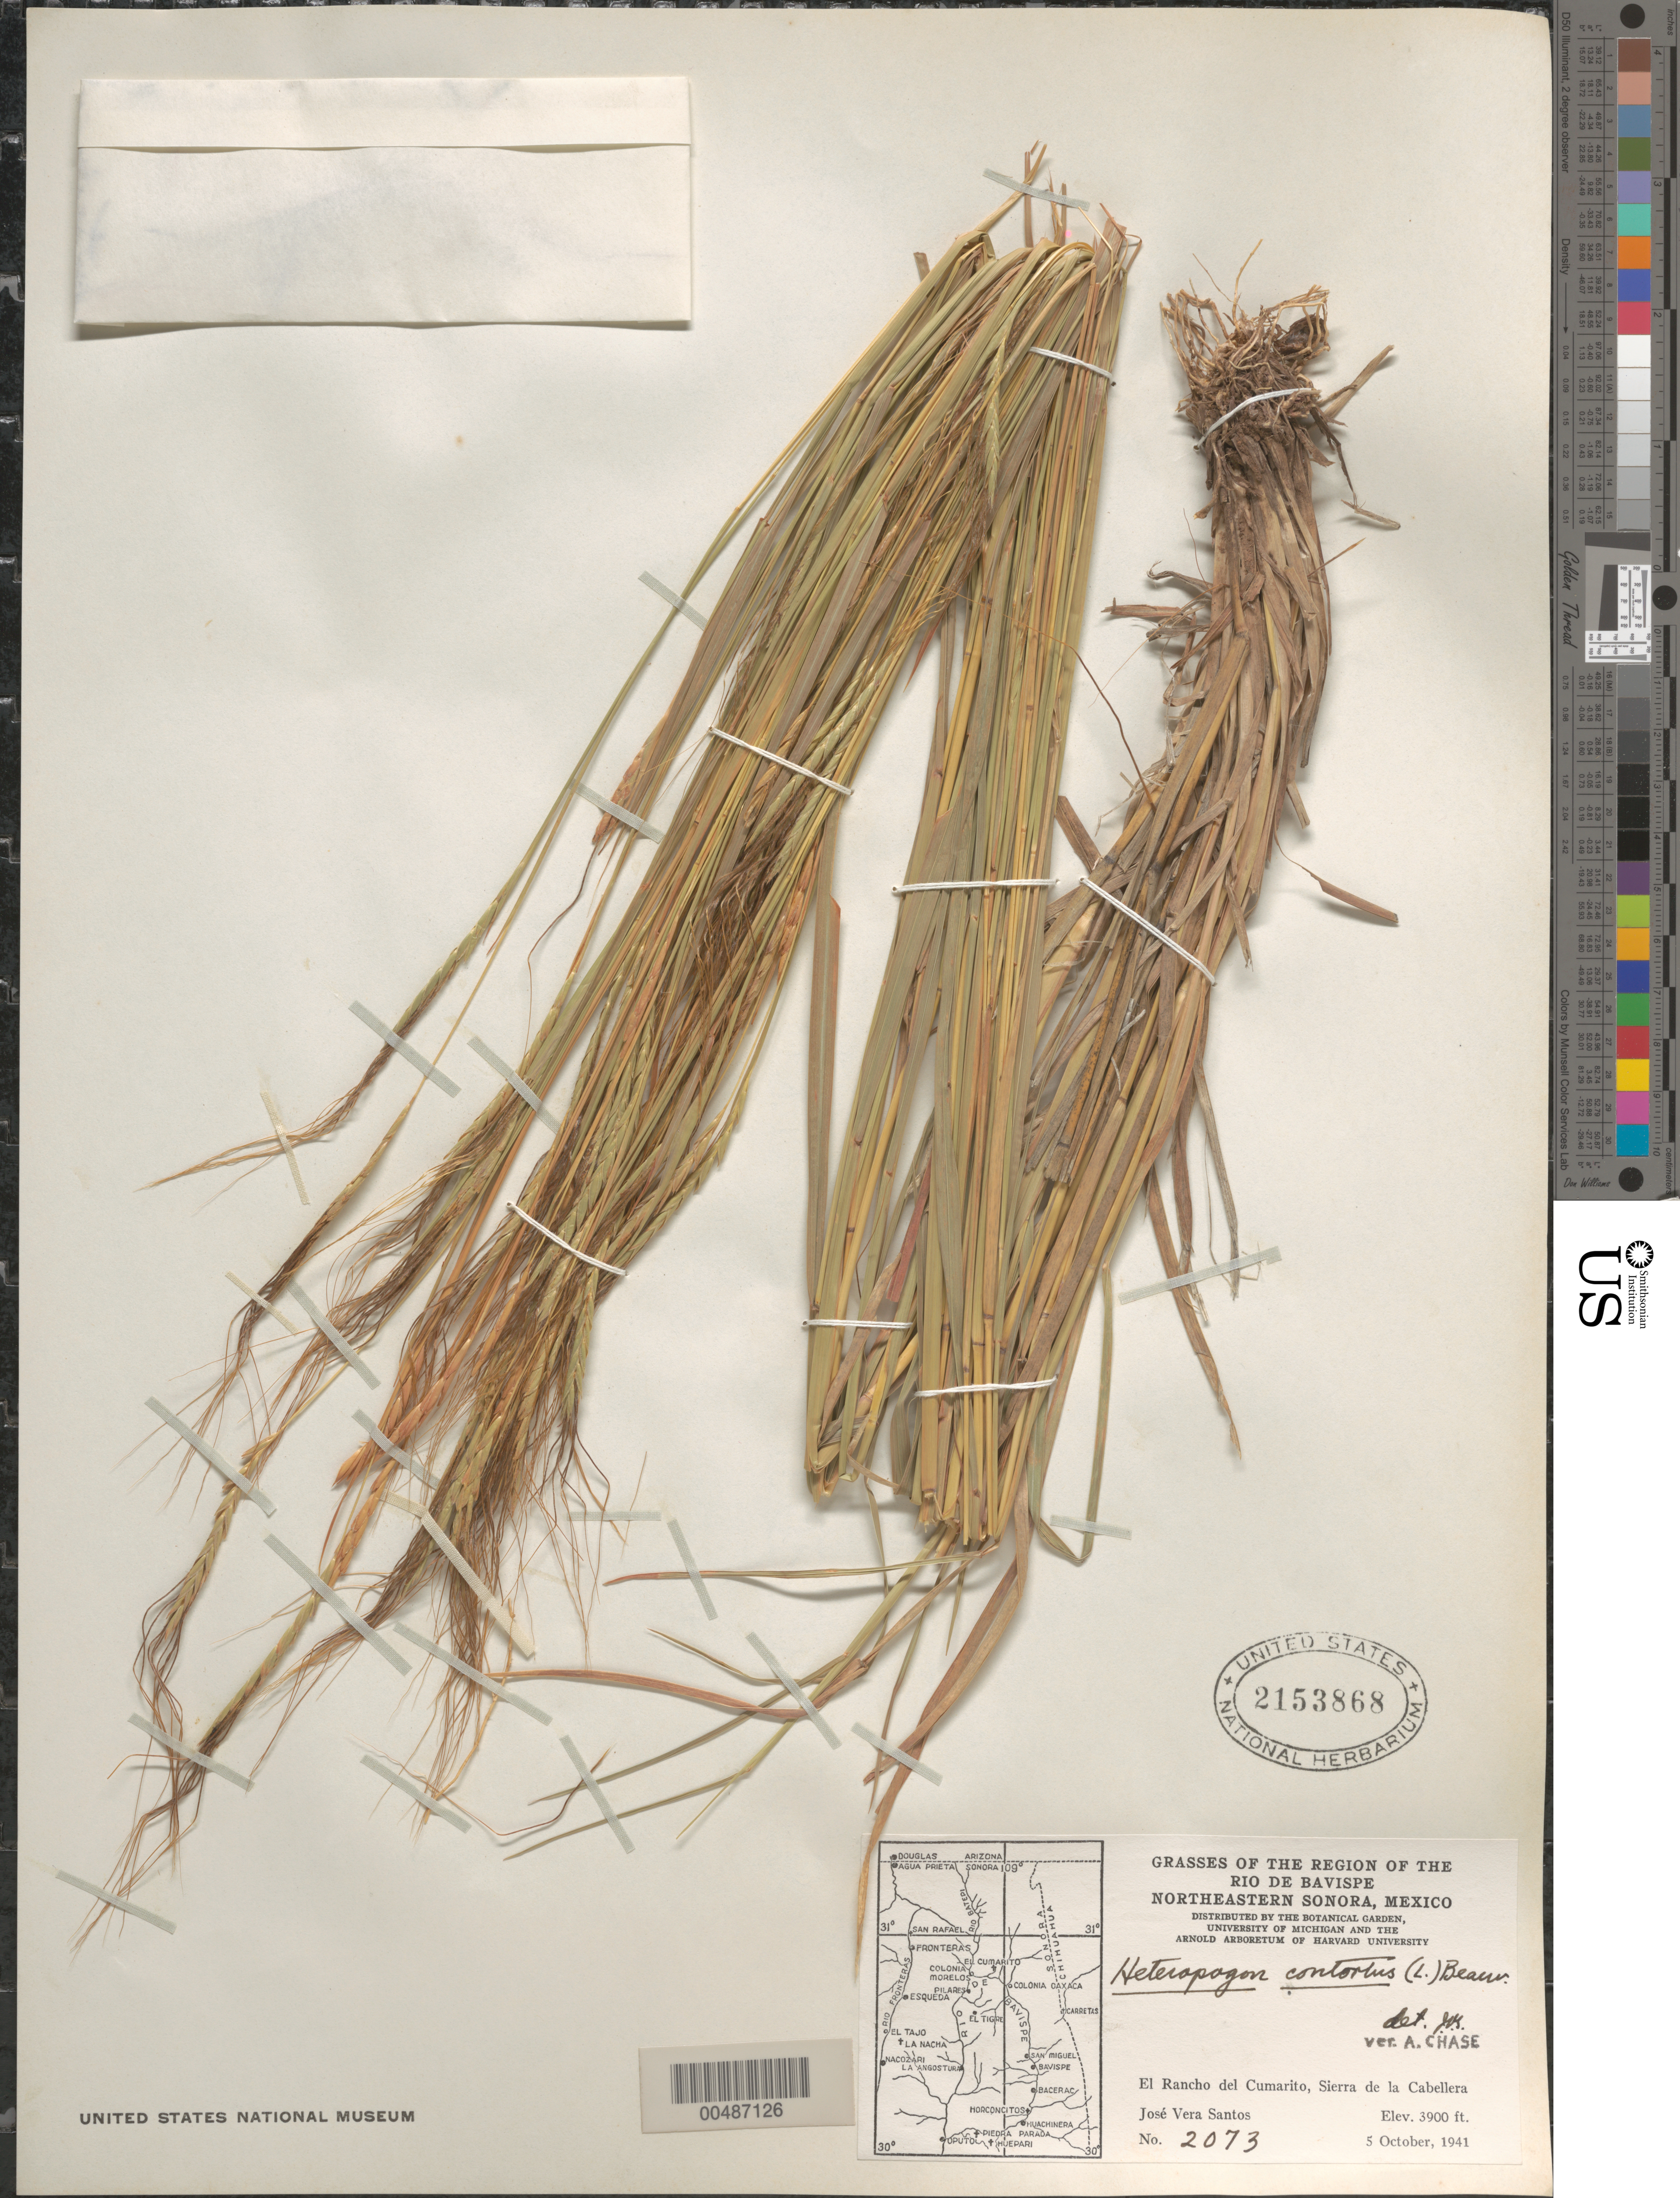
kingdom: Plantae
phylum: Tracheophyta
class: Liliopsida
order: Poales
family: Poaceae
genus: Heteropogon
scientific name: Heteropogon contortus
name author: (L.) P. Beauv. ex Roem. & Schult.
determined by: Santos, J. V.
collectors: J. V. Santos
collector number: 2073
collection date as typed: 5 Oct 1941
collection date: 1941-10-05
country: Mexico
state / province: Sonora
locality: Region of the Rio de Bavispe, NE Sonora, El Rancho del Cumarito, Sierra de la Cabellera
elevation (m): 1189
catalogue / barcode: US 2153868